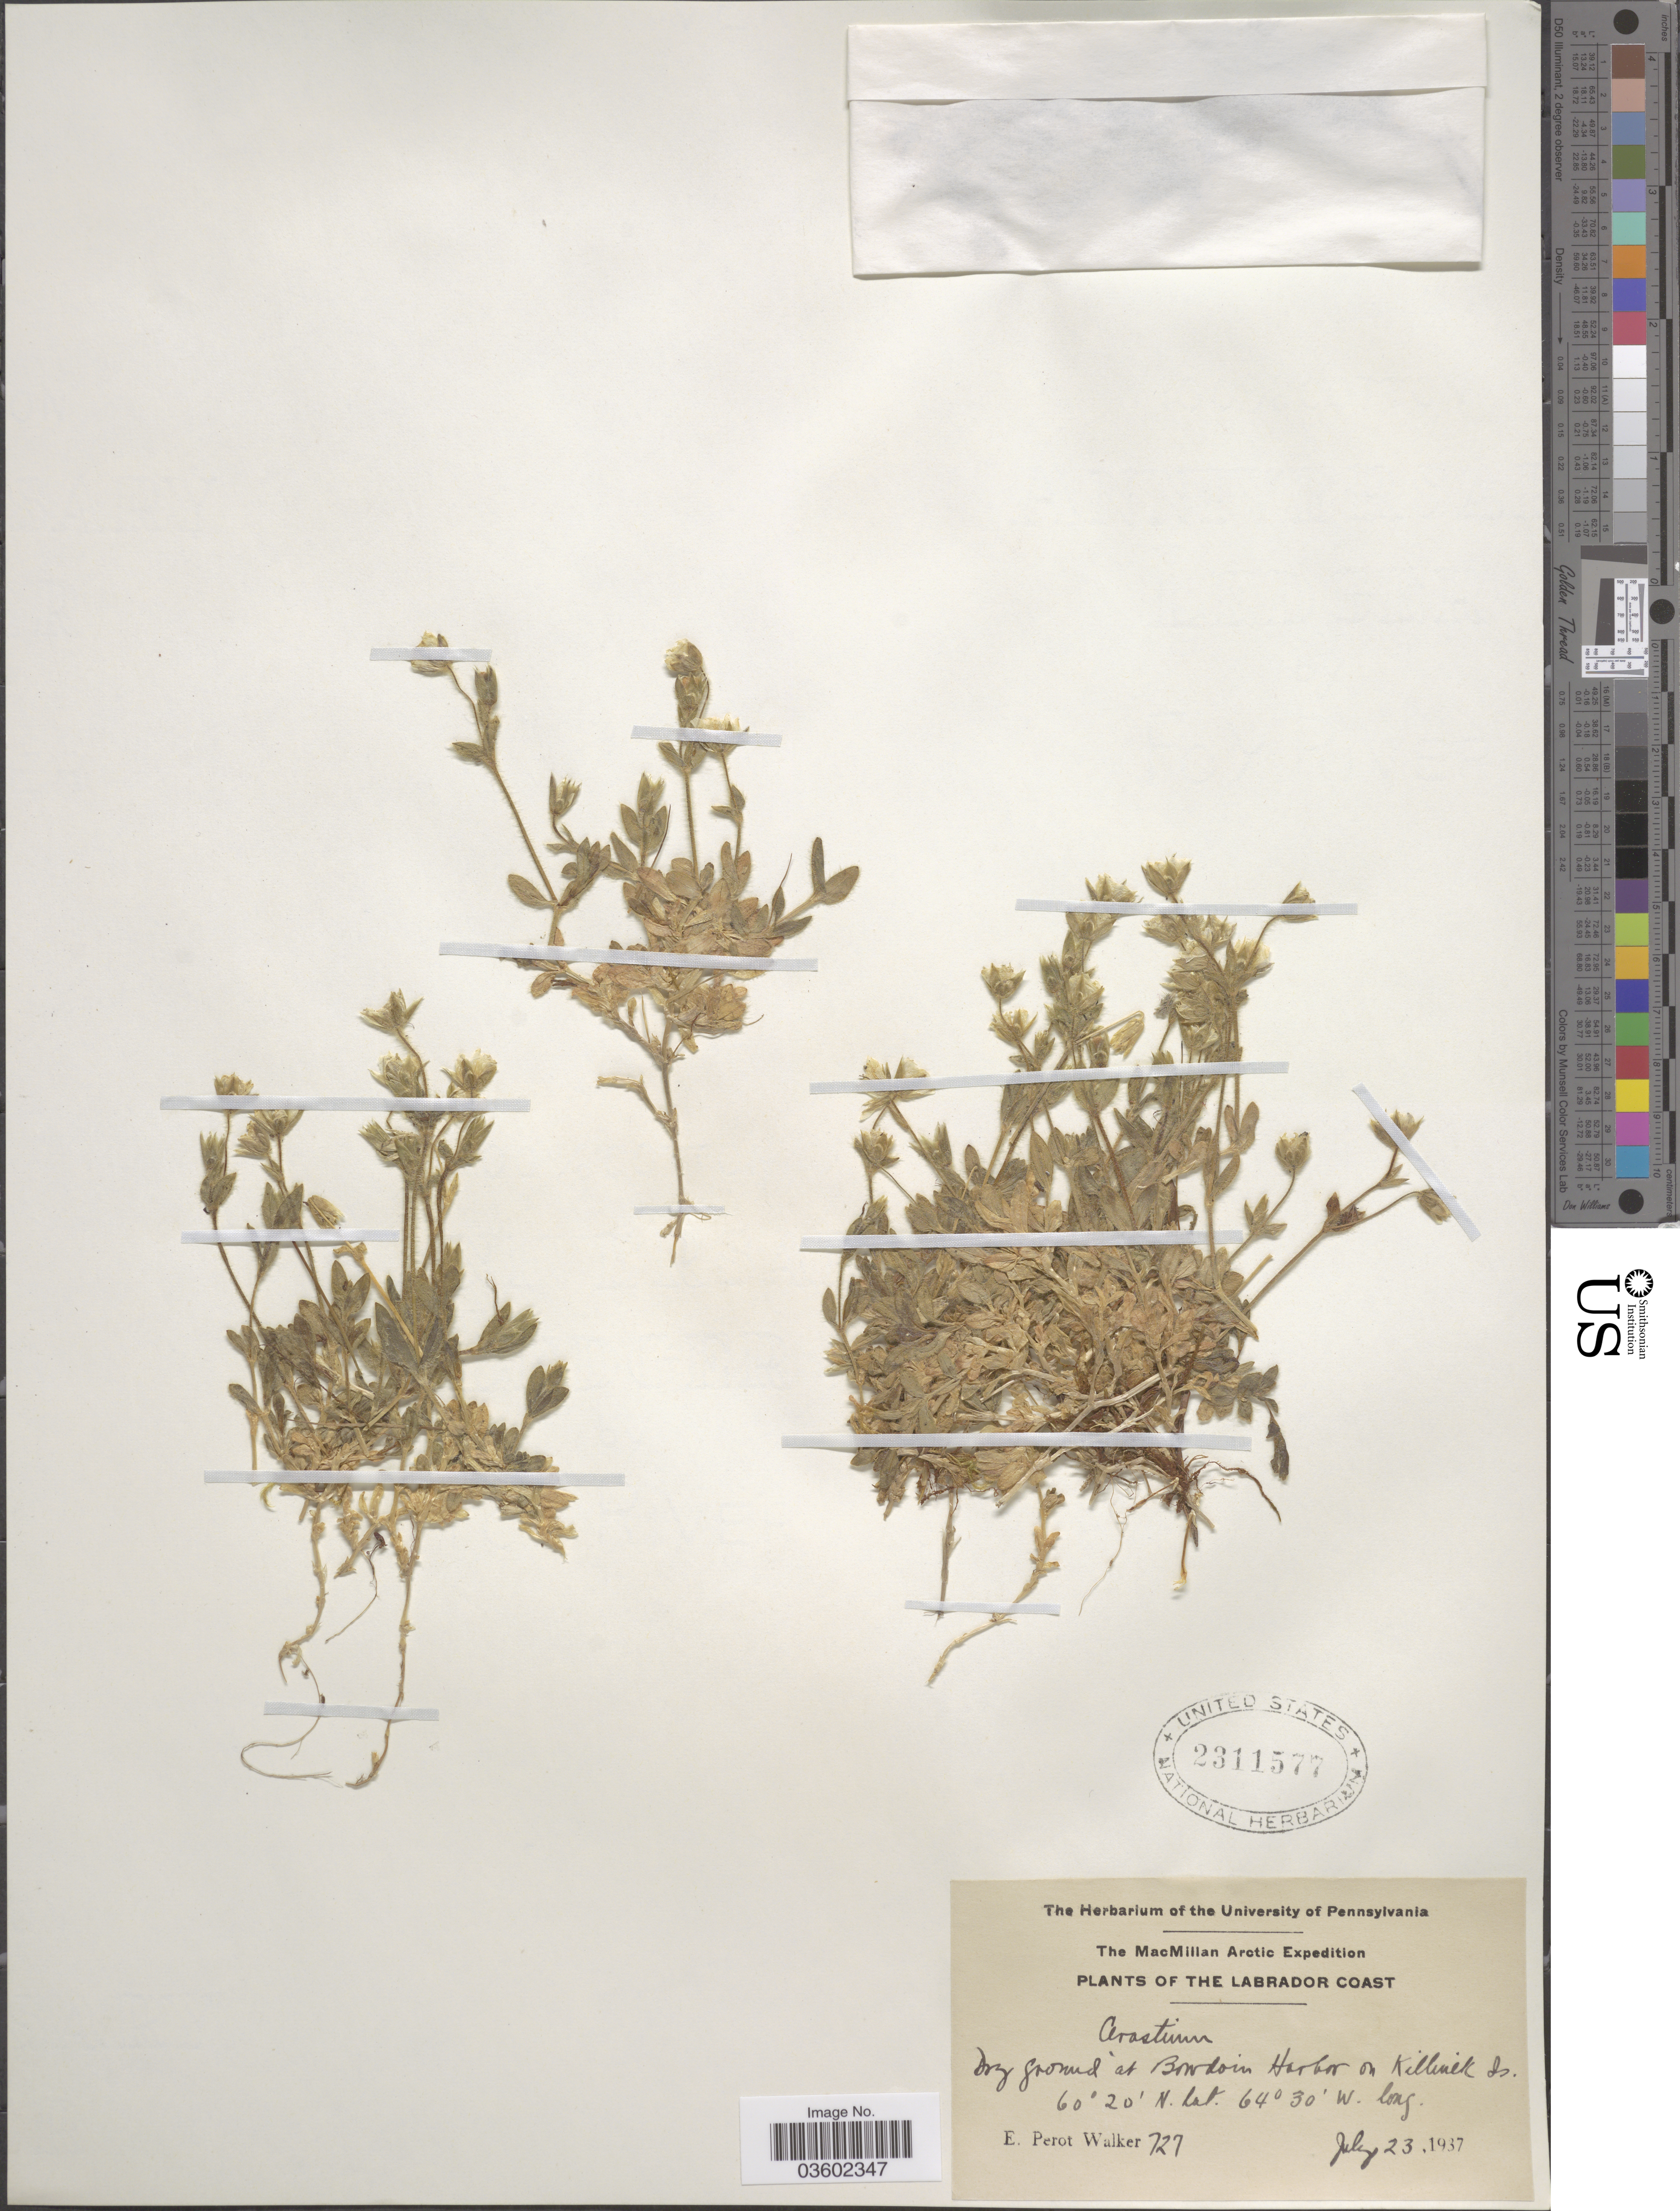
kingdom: Plantae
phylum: Tracheophyta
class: Magnoliopsida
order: Caryophyllales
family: Caryophyllaceae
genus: Cerastium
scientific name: Cerastium sp.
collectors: E. Walker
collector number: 727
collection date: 1937-07-23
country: Canada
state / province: Newfoundland and Labrador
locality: Arctic. The Labrador Coast. At Bowdoin Harbor on Killinek Is.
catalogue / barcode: US 2311577